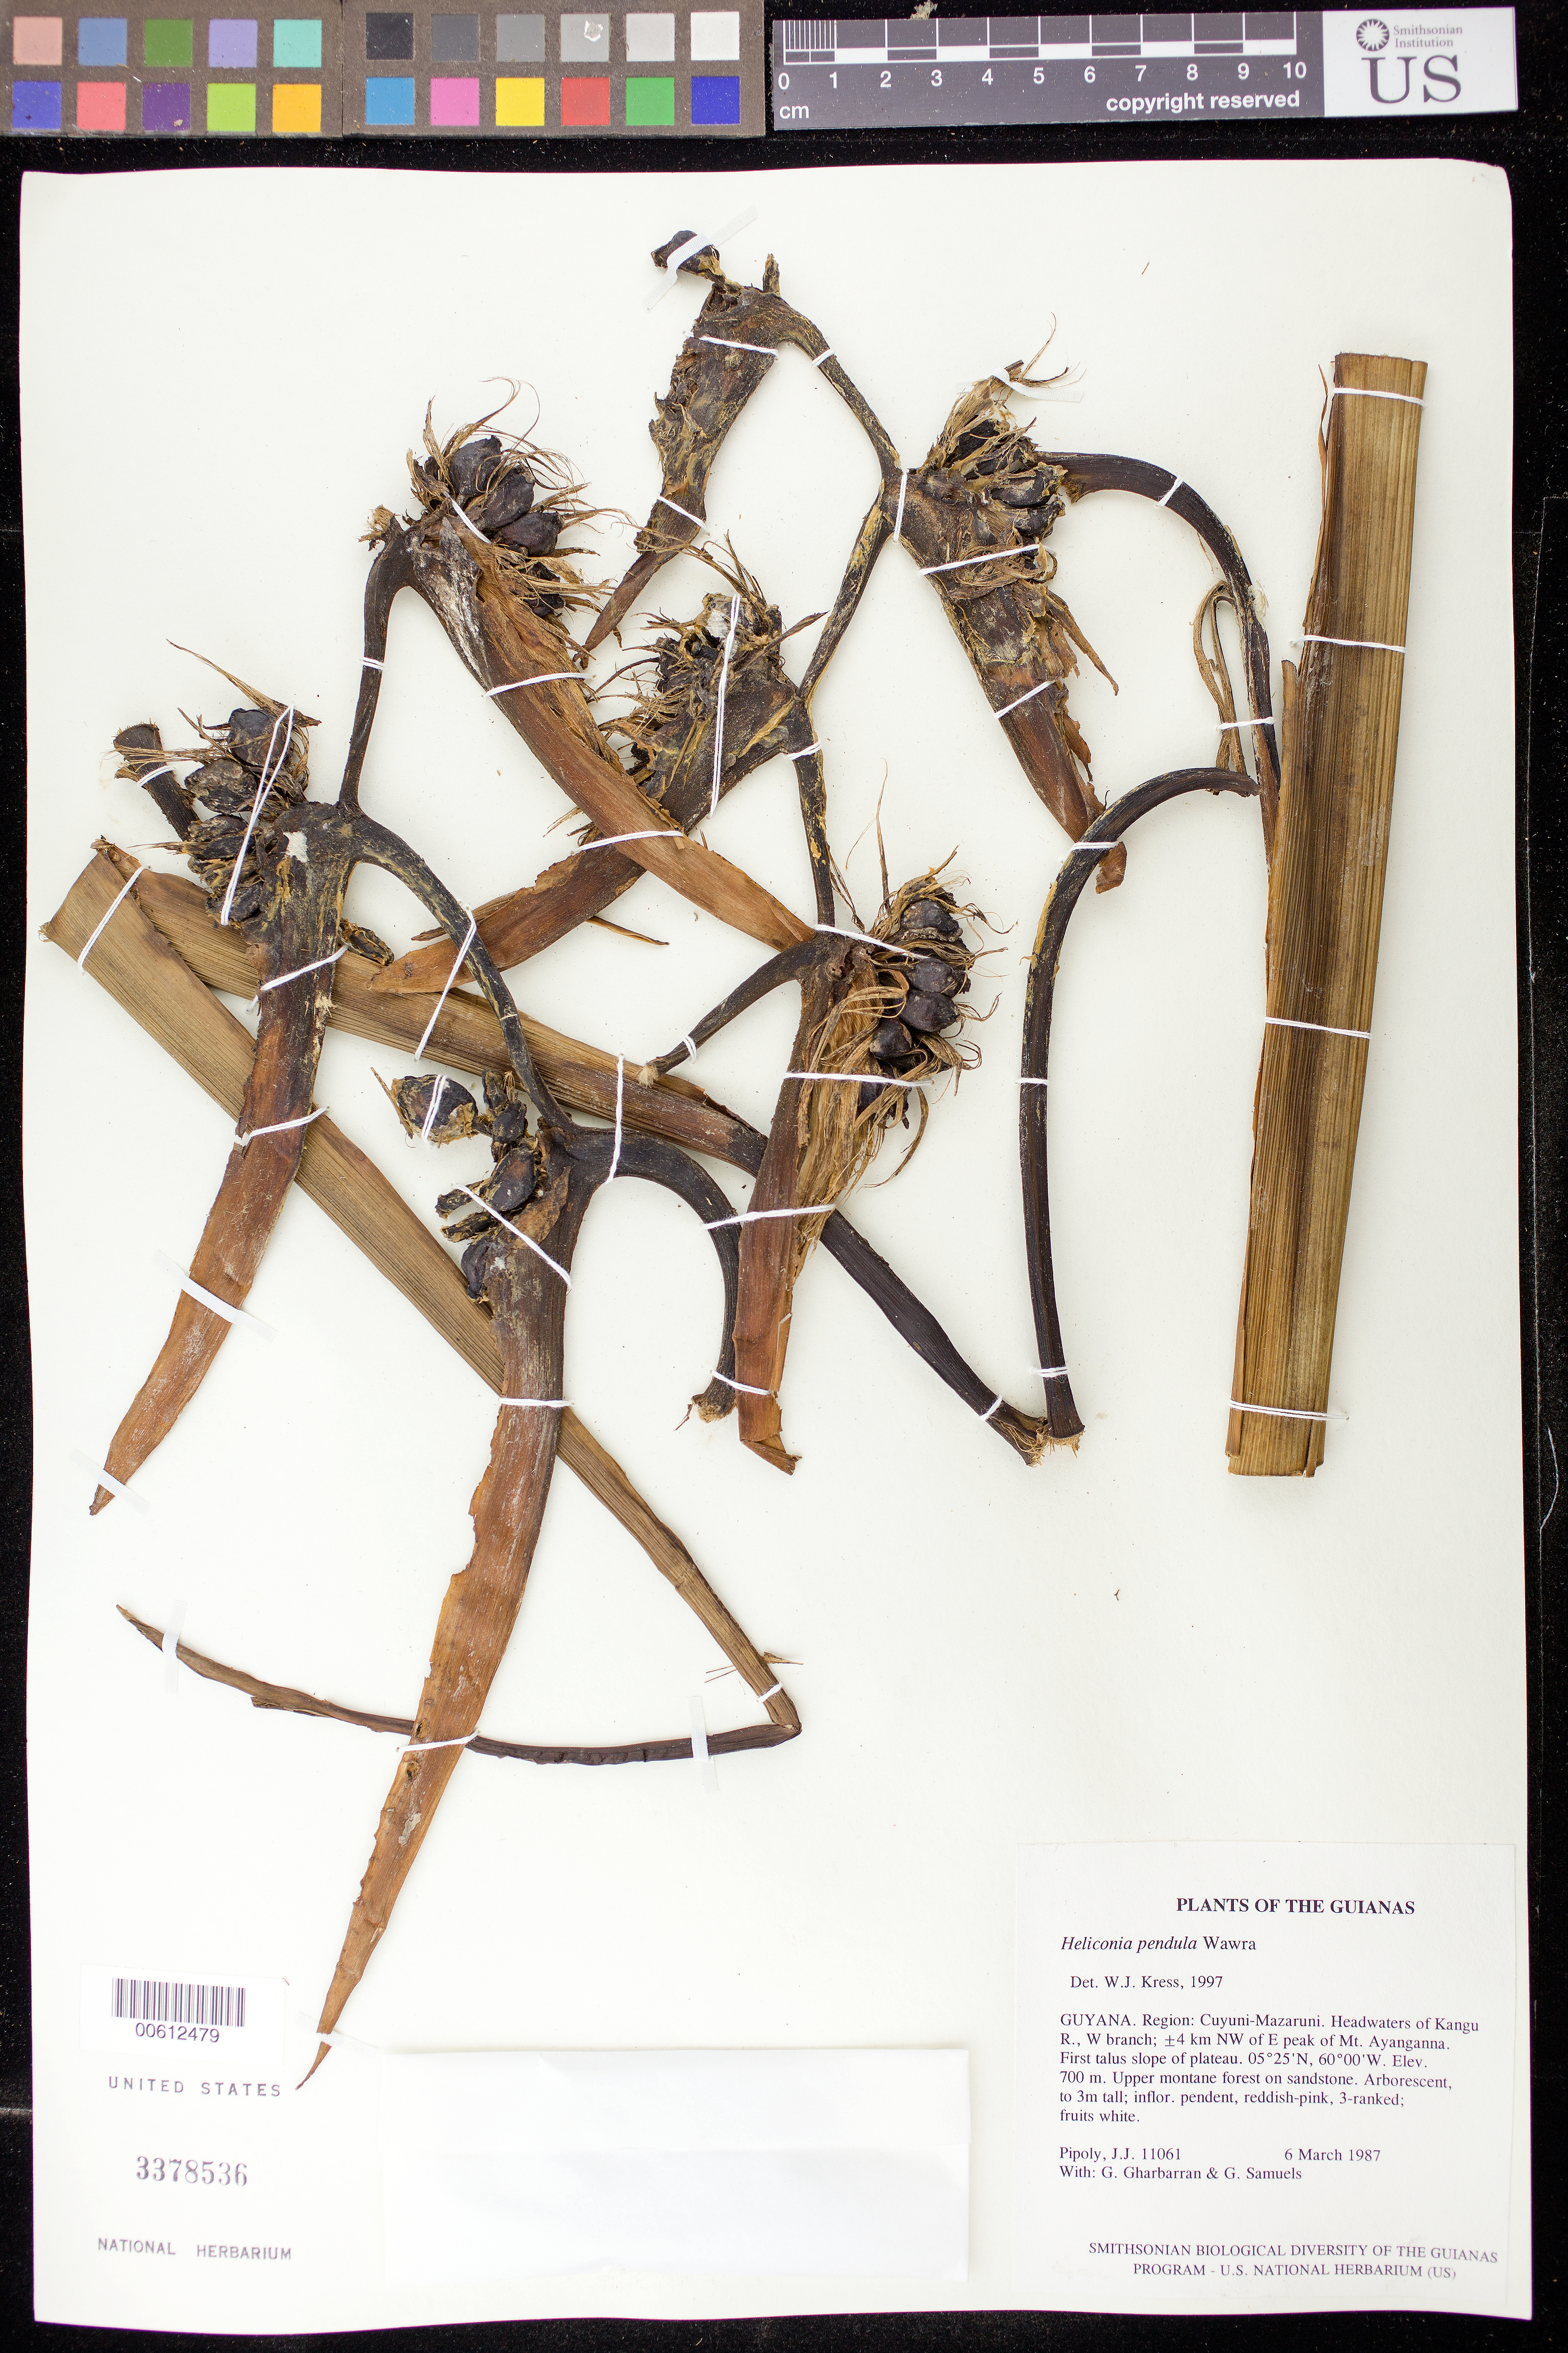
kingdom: Plantae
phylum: Tracheophyta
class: Liliopsida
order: Zingiberales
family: Heliconiaceae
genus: Heliconia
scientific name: Heliconia pendula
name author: Wawra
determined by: Kress, W. J., (US), Smithsonian Institution - National Museum of Natural History (UNITED STATES)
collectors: J. J. Pipoly, G. Gharbarran & G. Samuels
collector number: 11061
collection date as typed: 6 March 1987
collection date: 1987-03-06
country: Guyana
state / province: Cuyuni-Mazaruni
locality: Headwaters of Kangu R., W branch; ±4 km NW of E peak of Mt. Ayanganna. First talus slope of plateau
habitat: Upper montane forest on sandstone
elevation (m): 700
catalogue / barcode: US 3378536